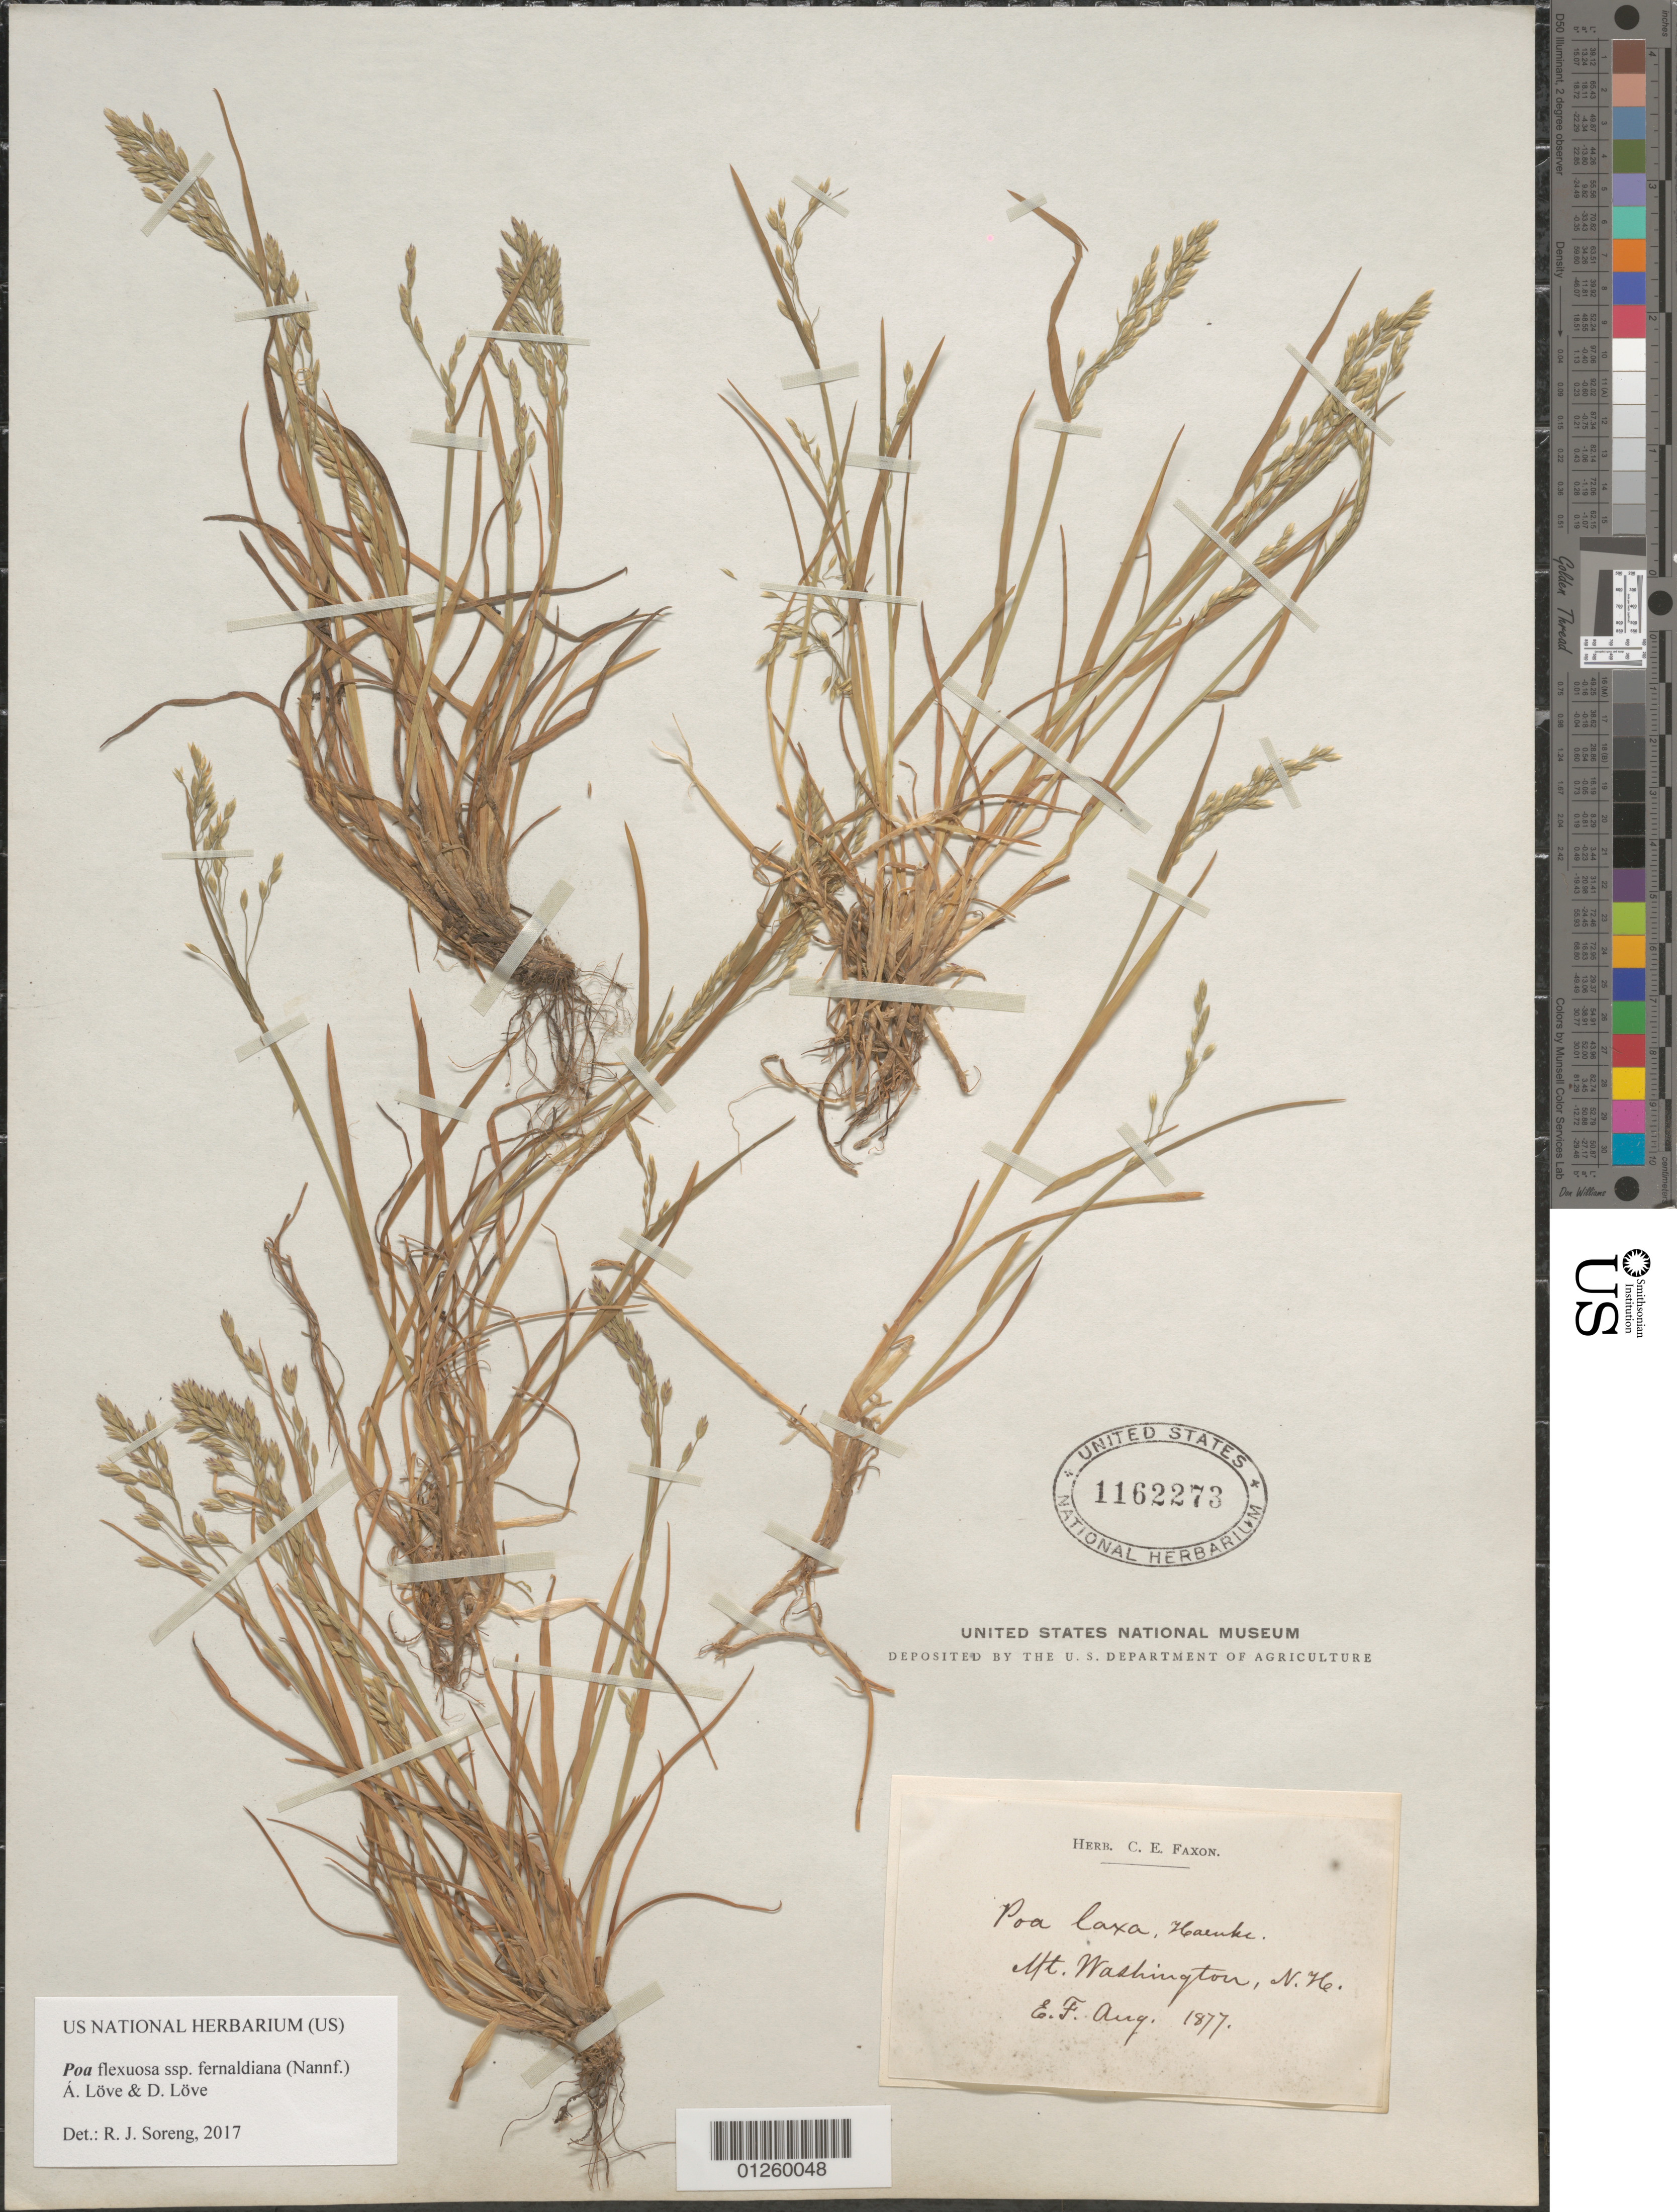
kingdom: Plantae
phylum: Tracheophyta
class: Liliopsida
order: Poales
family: Poaceae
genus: Poa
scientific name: Poa flexuosa Sm. subsp. fernaldiana (Nannf.) Á. Löve & D. Löve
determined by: Soreng, Robert J., Research Associate (BOT), Smithsonian Institution - National Museum of Natural History (UNITED STATES)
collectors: C. Faxon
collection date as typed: Aug. 1877.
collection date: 1877-08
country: United States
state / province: New Hampshire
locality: Mt. Washington, N. H.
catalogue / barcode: US 1162273